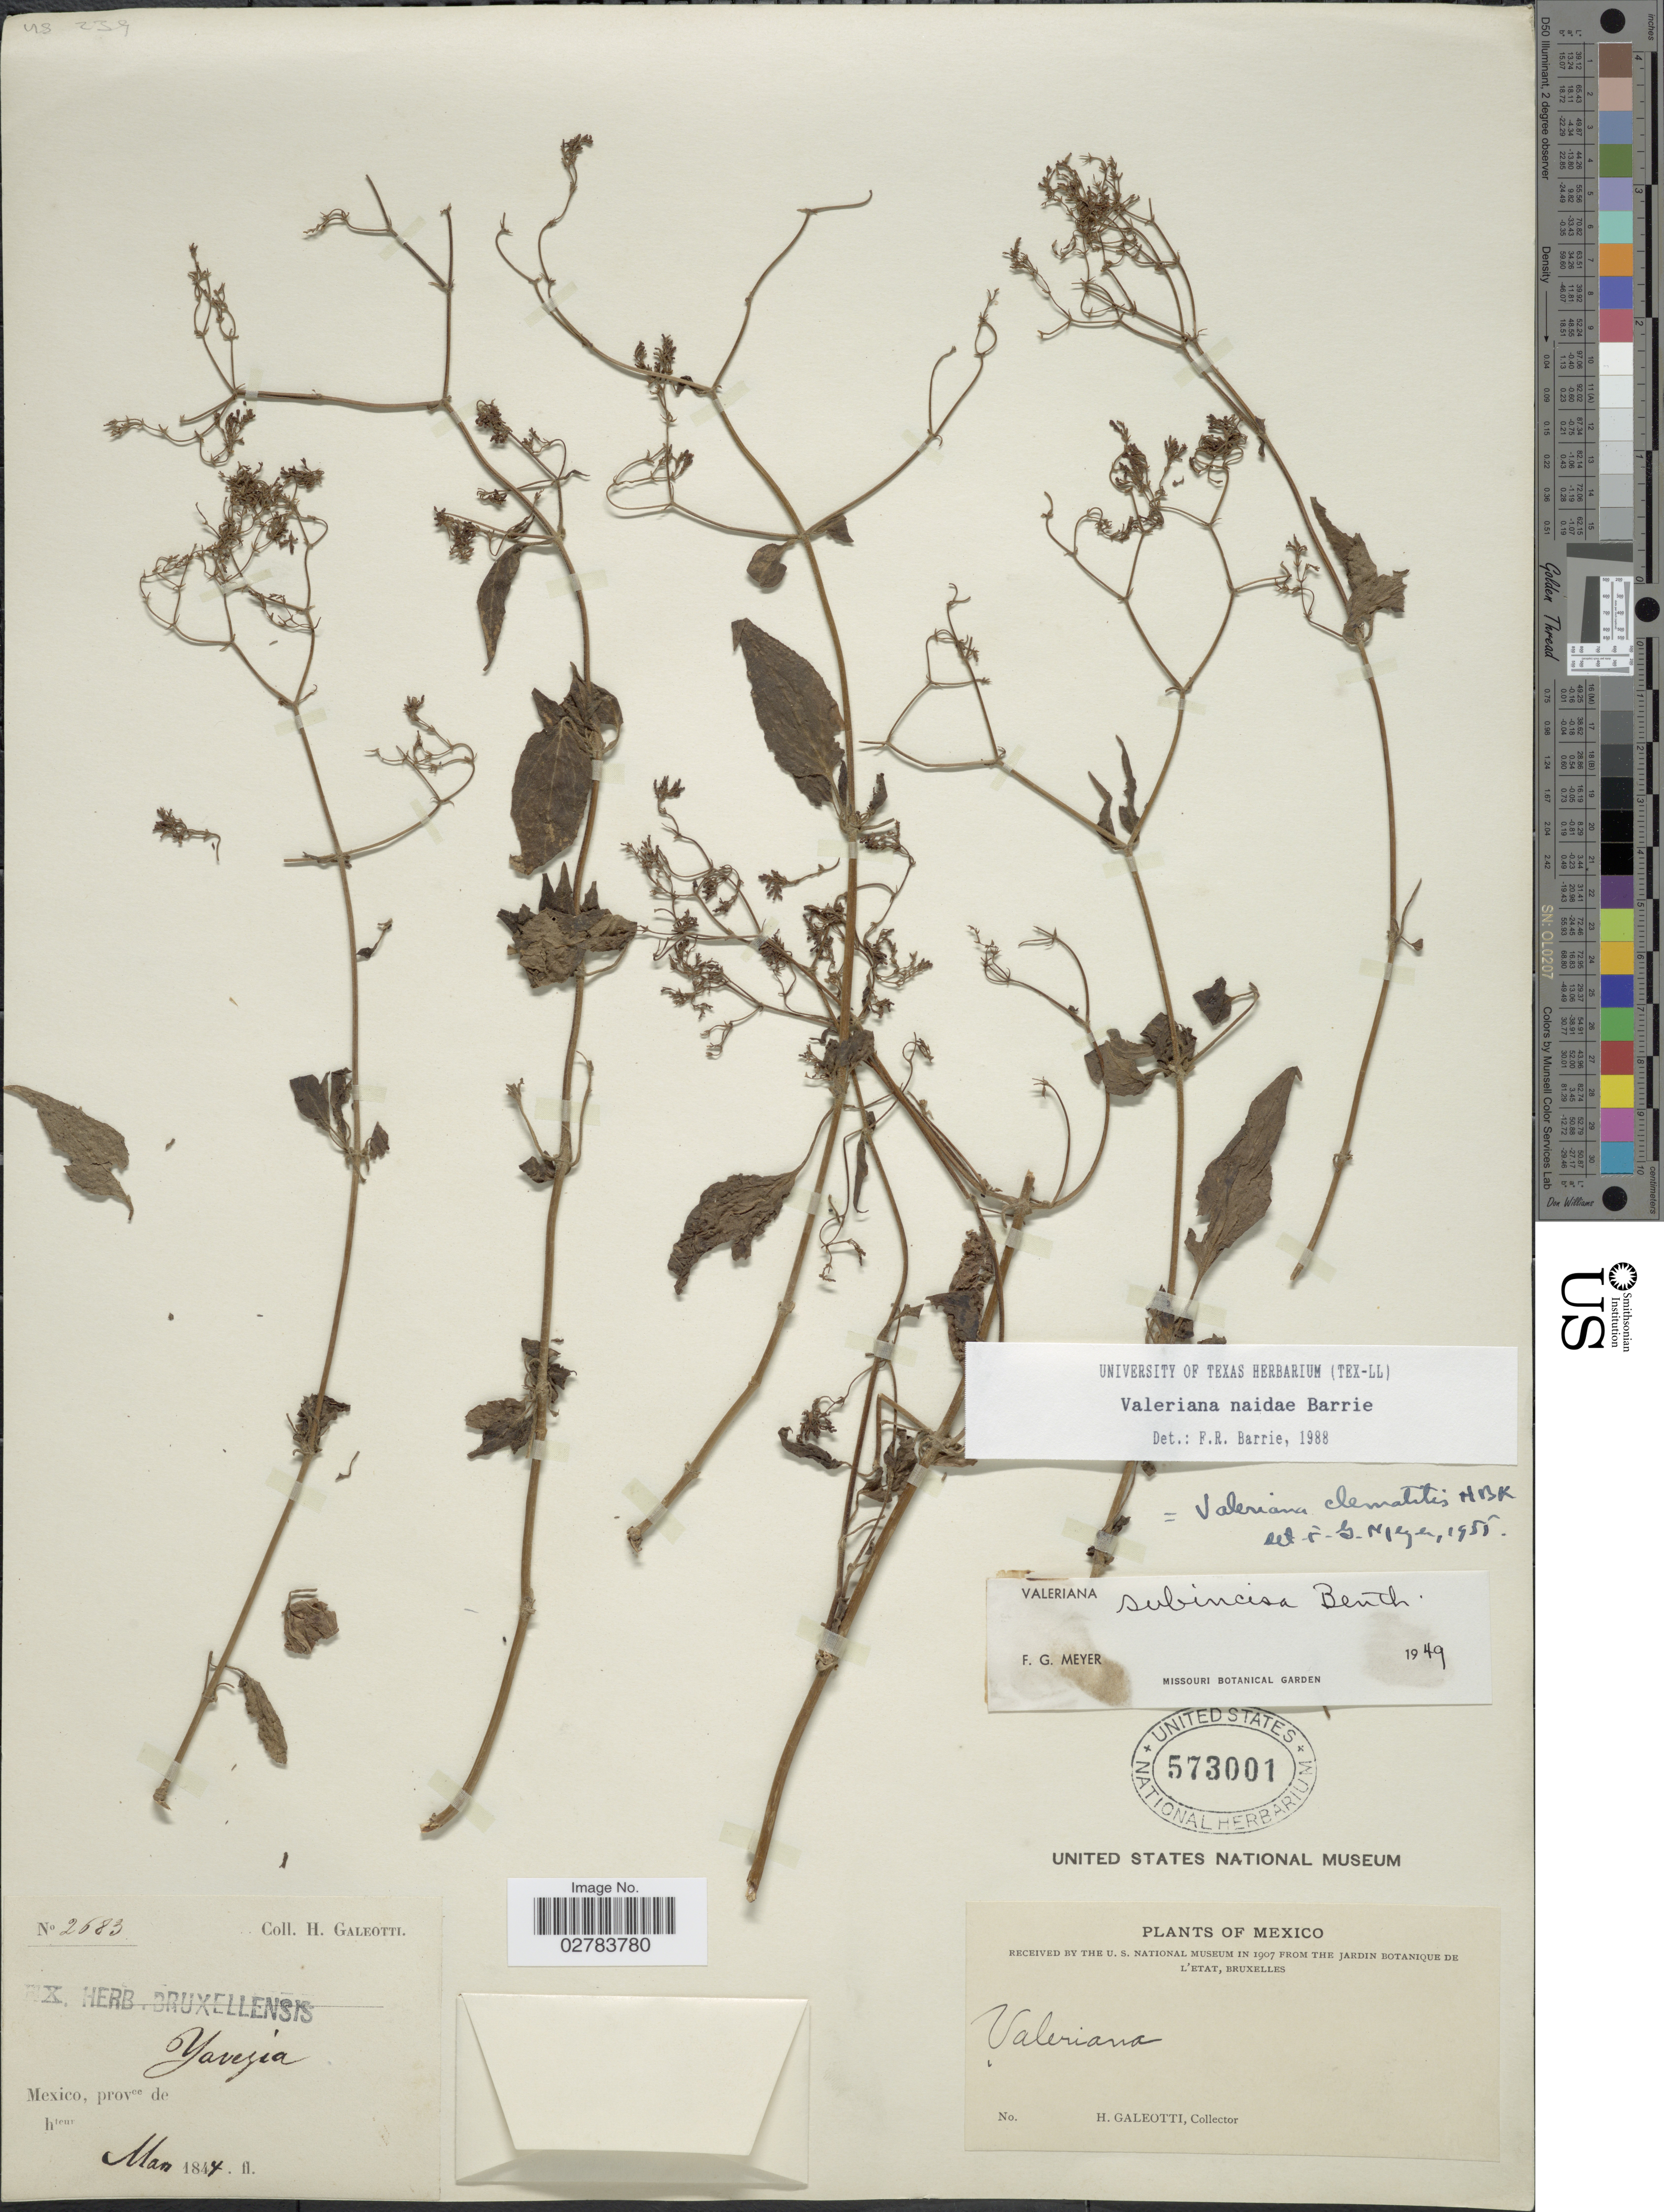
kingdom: Plantae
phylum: Tracheophyta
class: Magnoliopsida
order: Dipsacales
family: Caprifoliaceae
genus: Valeriana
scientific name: Valeriana naidae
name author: Barrie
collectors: H. G. Galeotti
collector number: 2683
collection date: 1847-03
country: Mexico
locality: Yavezia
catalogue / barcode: US 573001